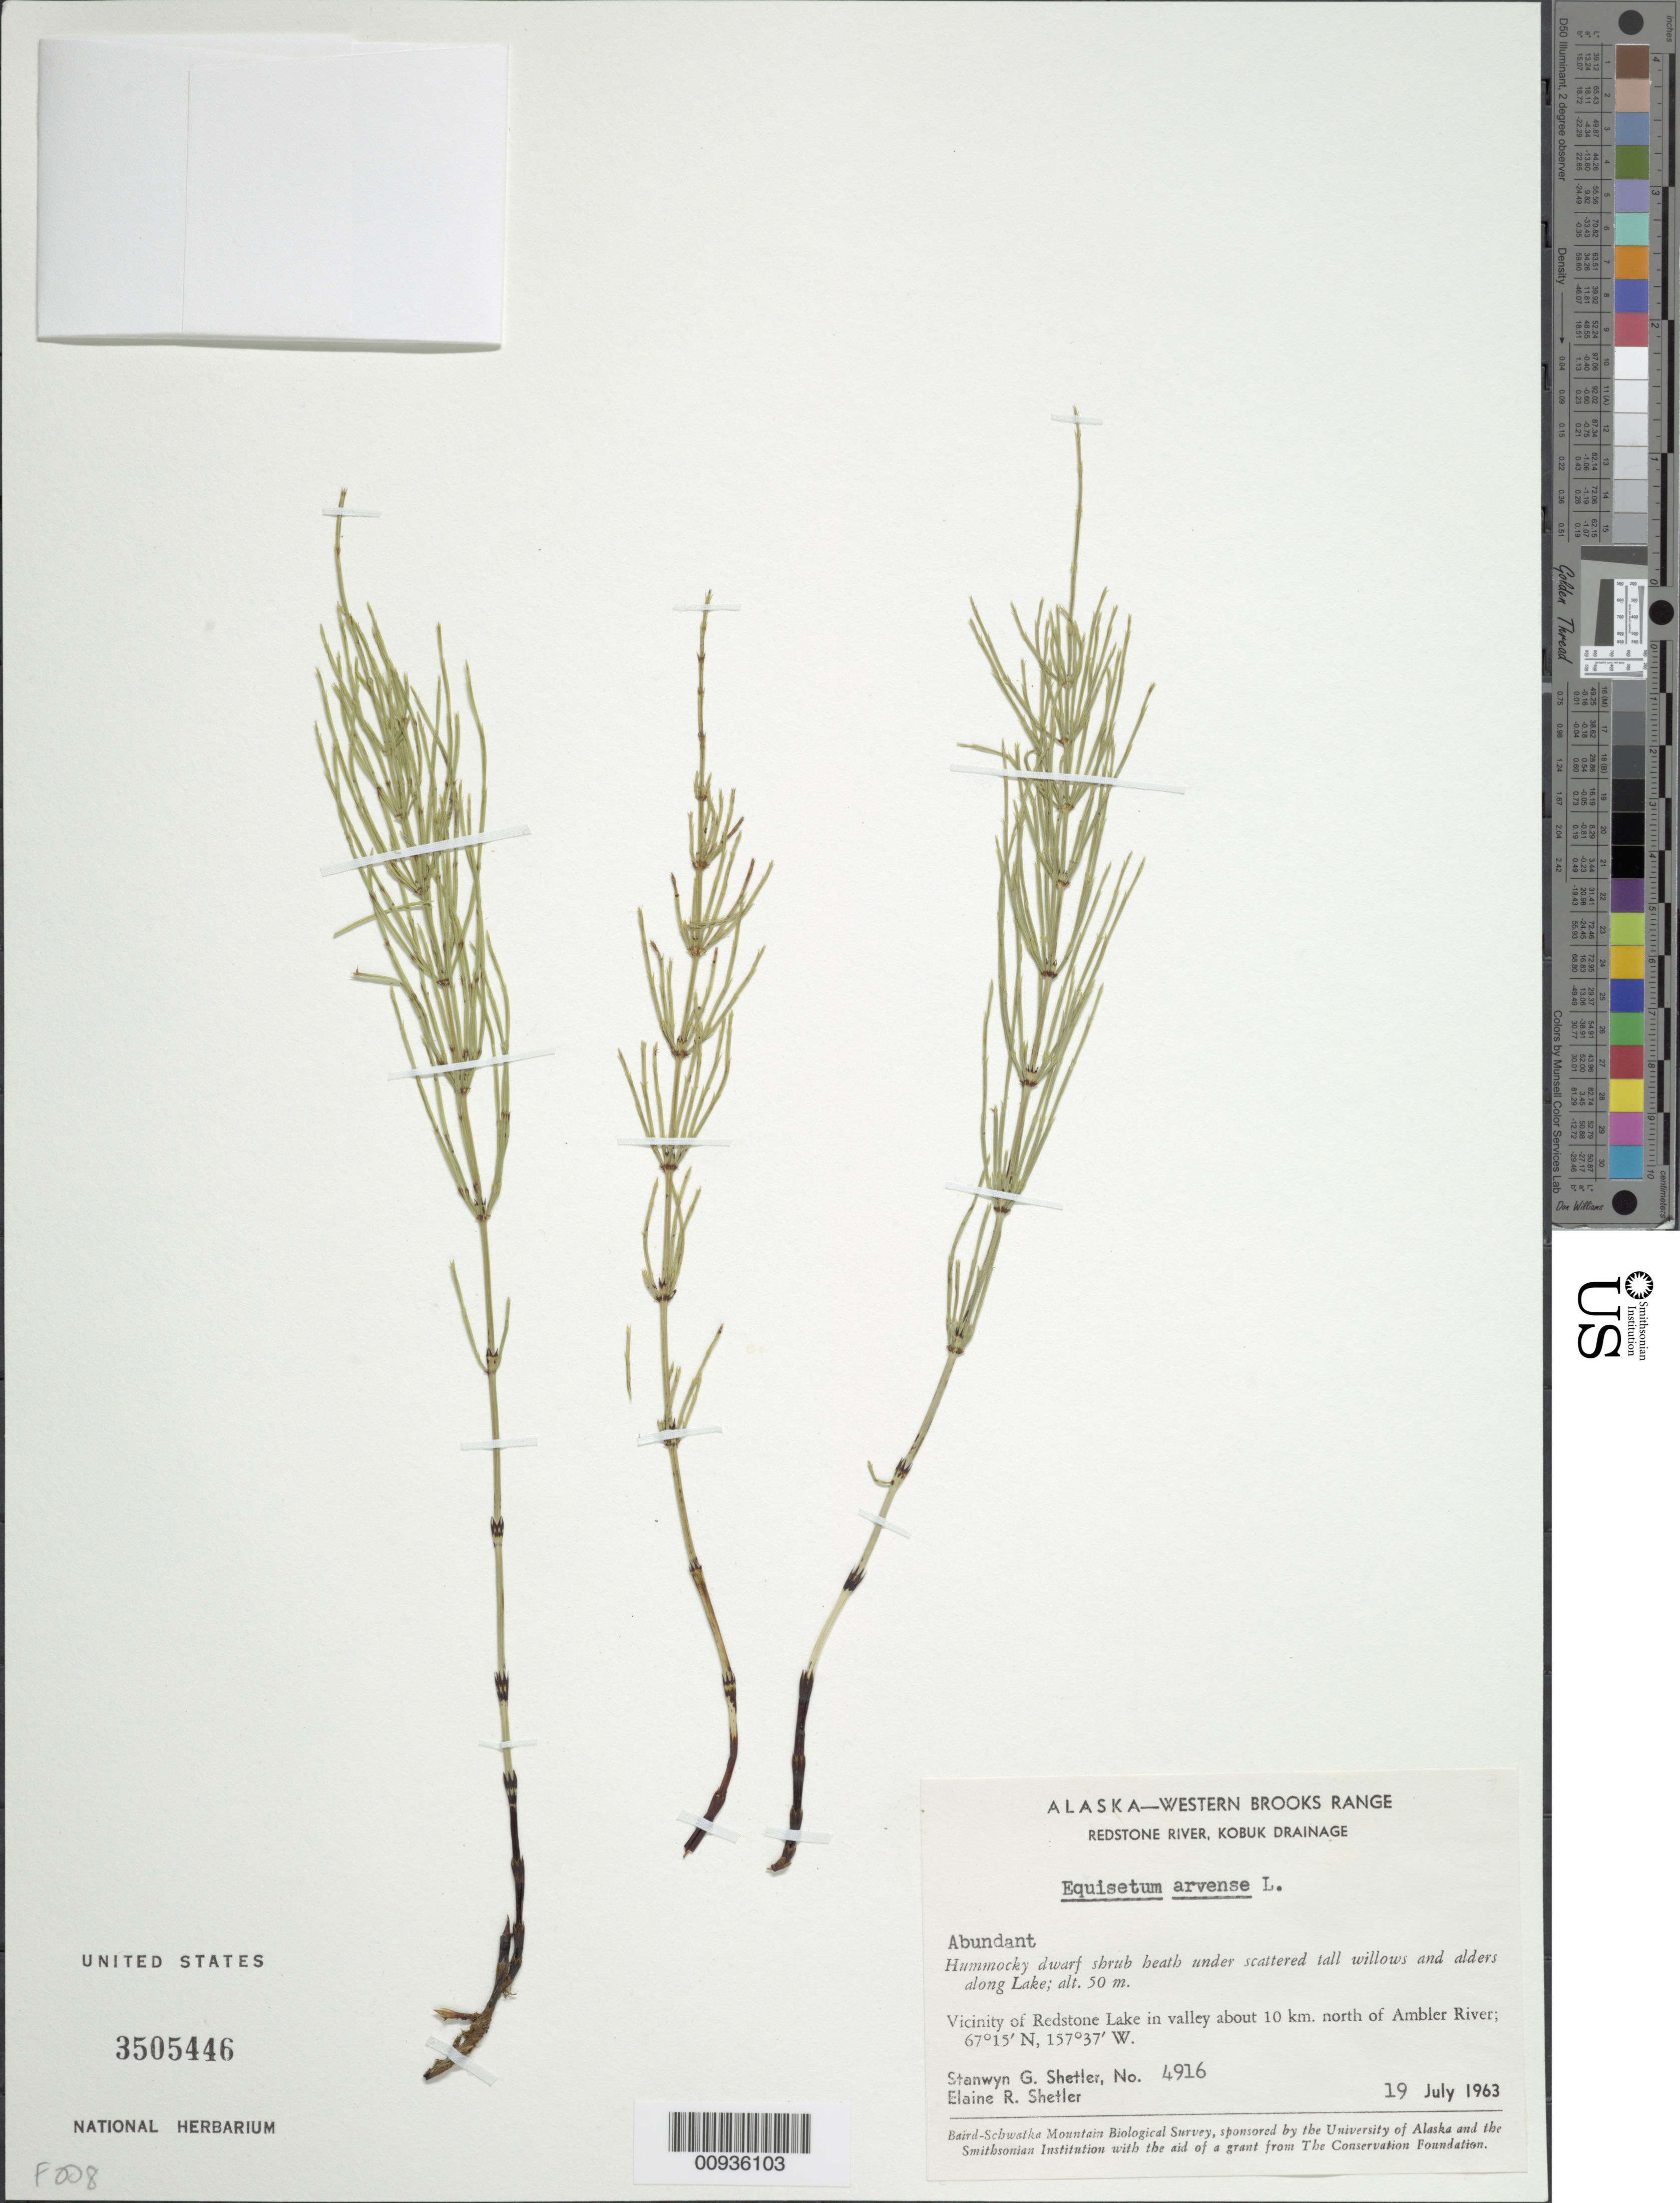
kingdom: Plantae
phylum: Tracheophyta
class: Polypodiopsida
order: Equisetales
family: Equisetaceae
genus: Equisetum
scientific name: Equisetum arvense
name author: L.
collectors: S. Shetler & E. R. Shetler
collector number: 4916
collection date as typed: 19 Jul 1963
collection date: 1963-07-19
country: United States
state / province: Alaska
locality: Vicinity of Redstone Lake in valley about 10 km. north of Ambler River. Western Brooks Range, Redstone River, Kobuk Drainage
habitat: Hummocky dwarf shrub heath under scattered tall willows and alders along Lake.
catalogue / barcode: US 3505446